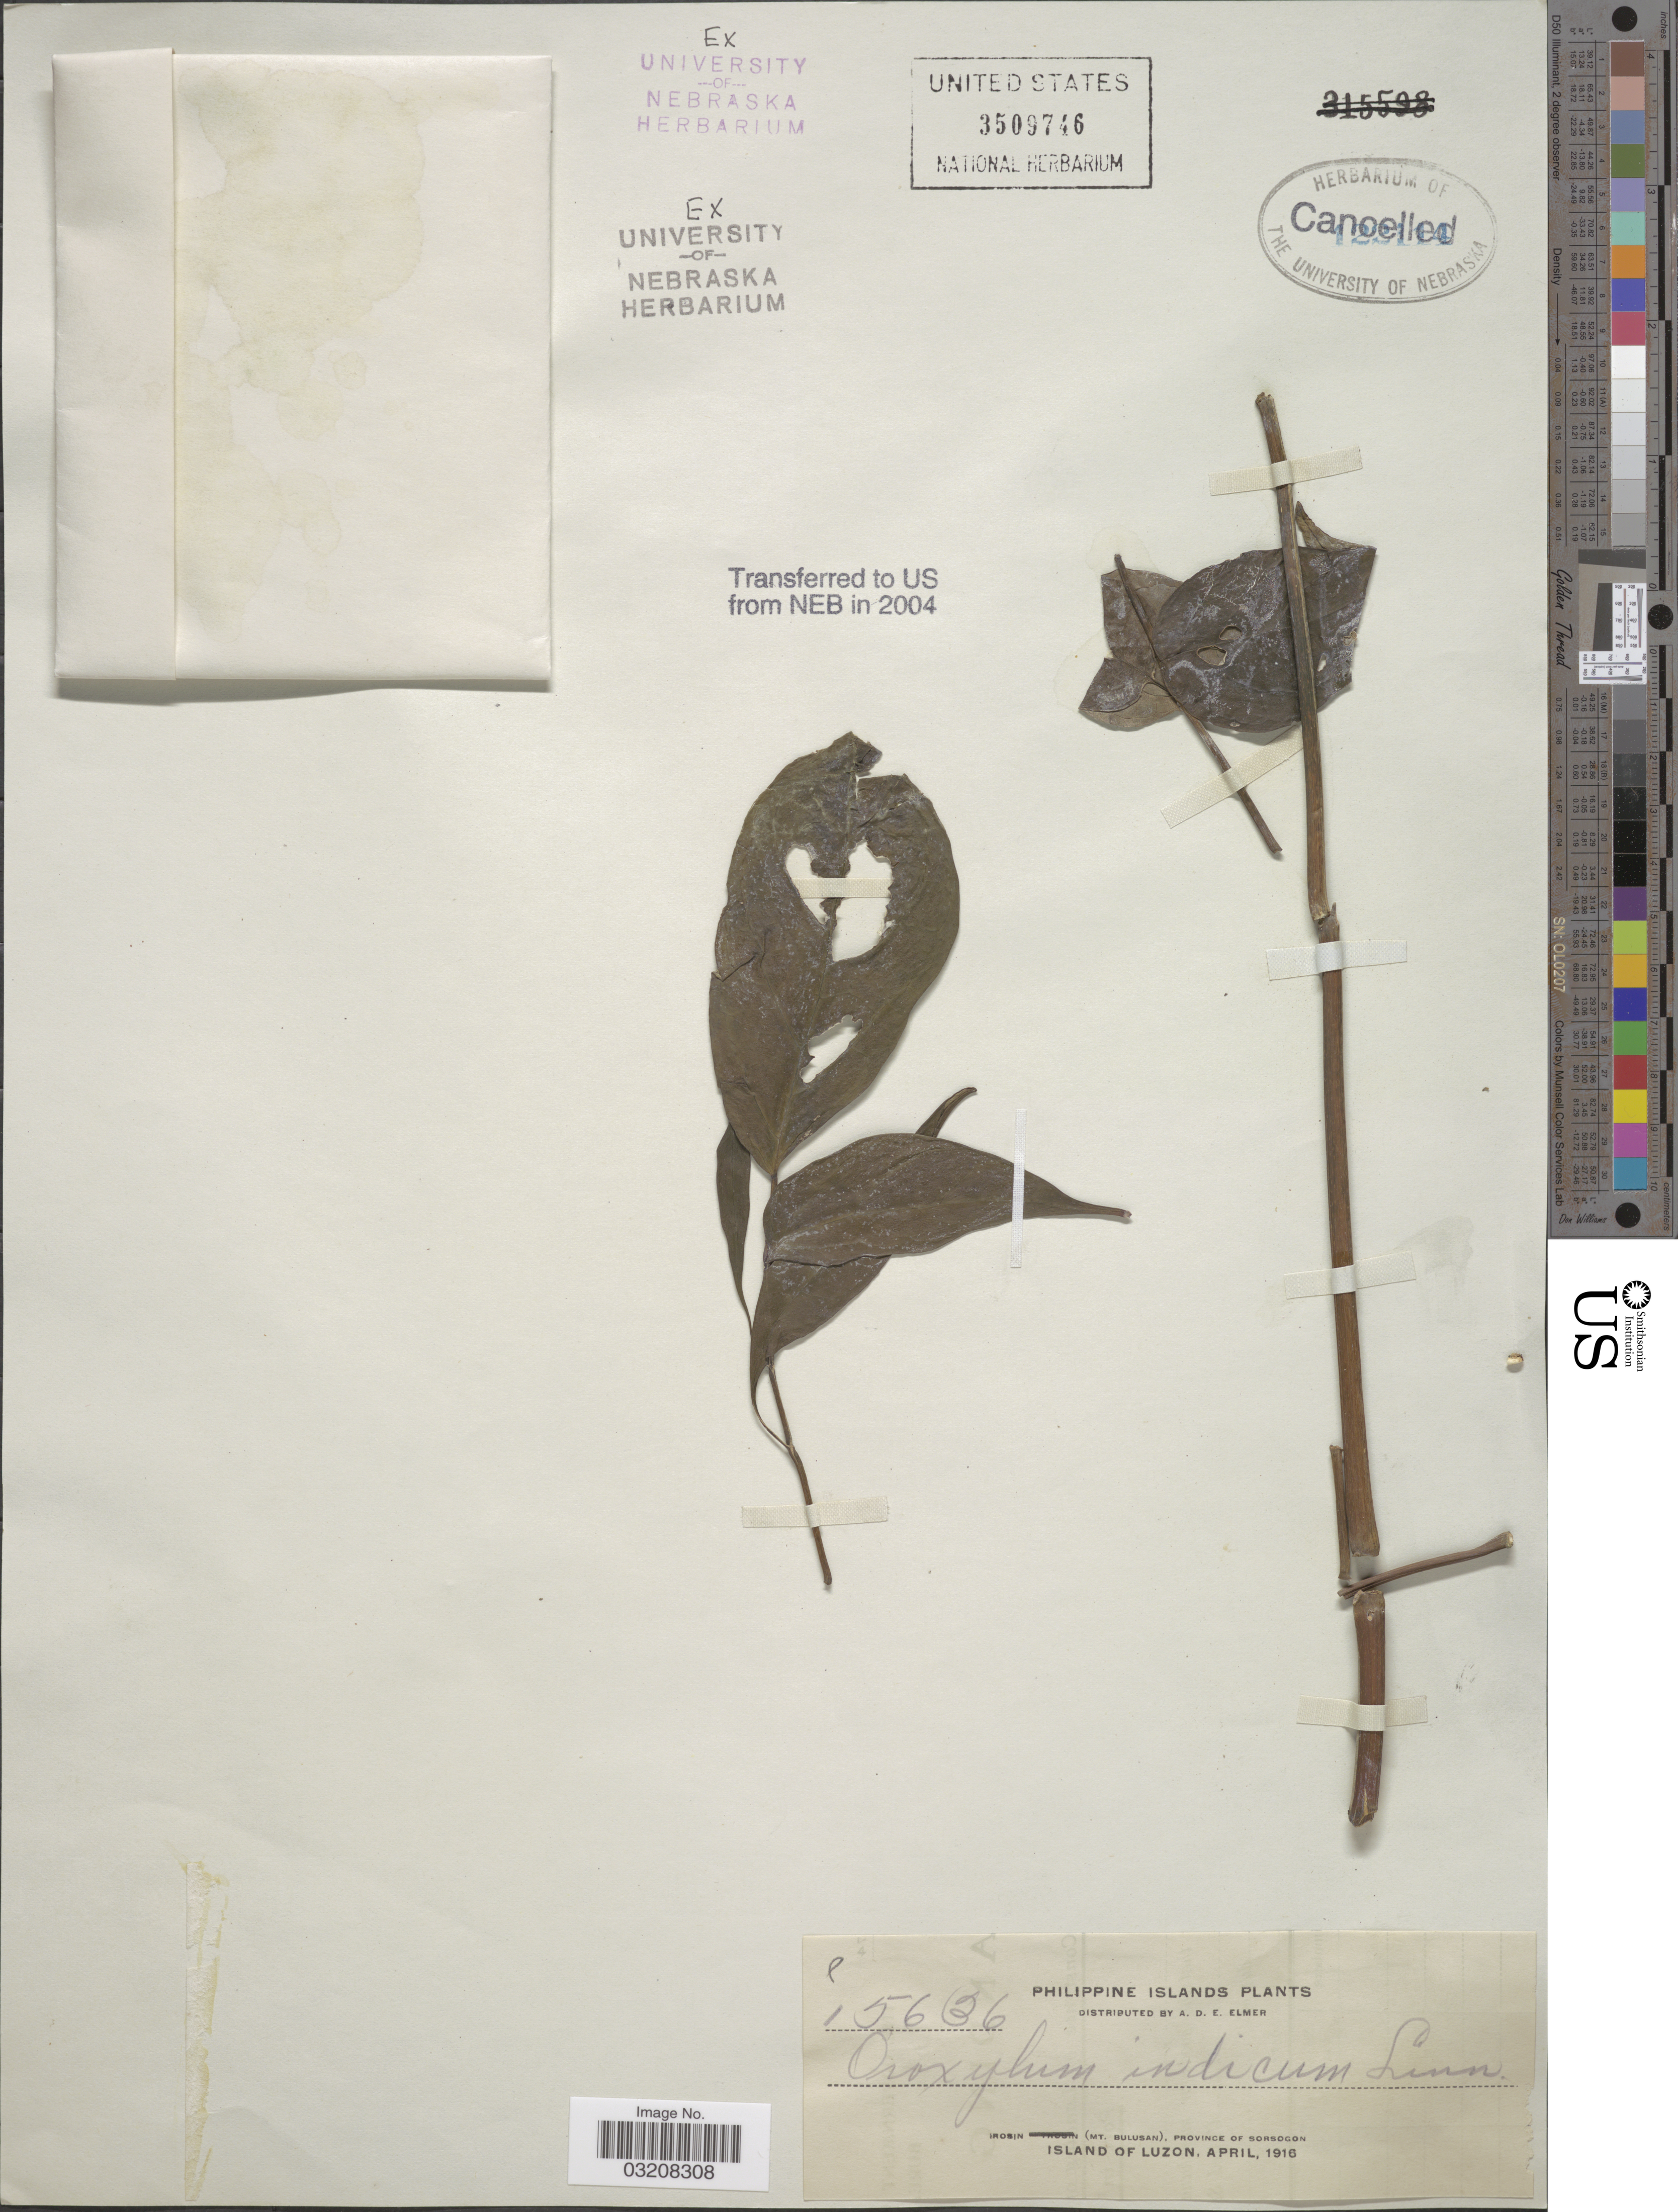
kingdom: Plantae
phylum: Tracheophyta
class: Magnoliopsida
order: Lamiales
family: Bignoniaceae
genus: Oroxylum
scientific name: Oroxylum indicum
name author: (L.) Kurz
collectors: A. D. E. Elmer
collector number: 15636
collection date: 1916-04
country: Philippines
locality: Irosin (Mt. Bulusan), Province of Sorsogon. Island of Luzon.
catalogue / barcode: US 3509746